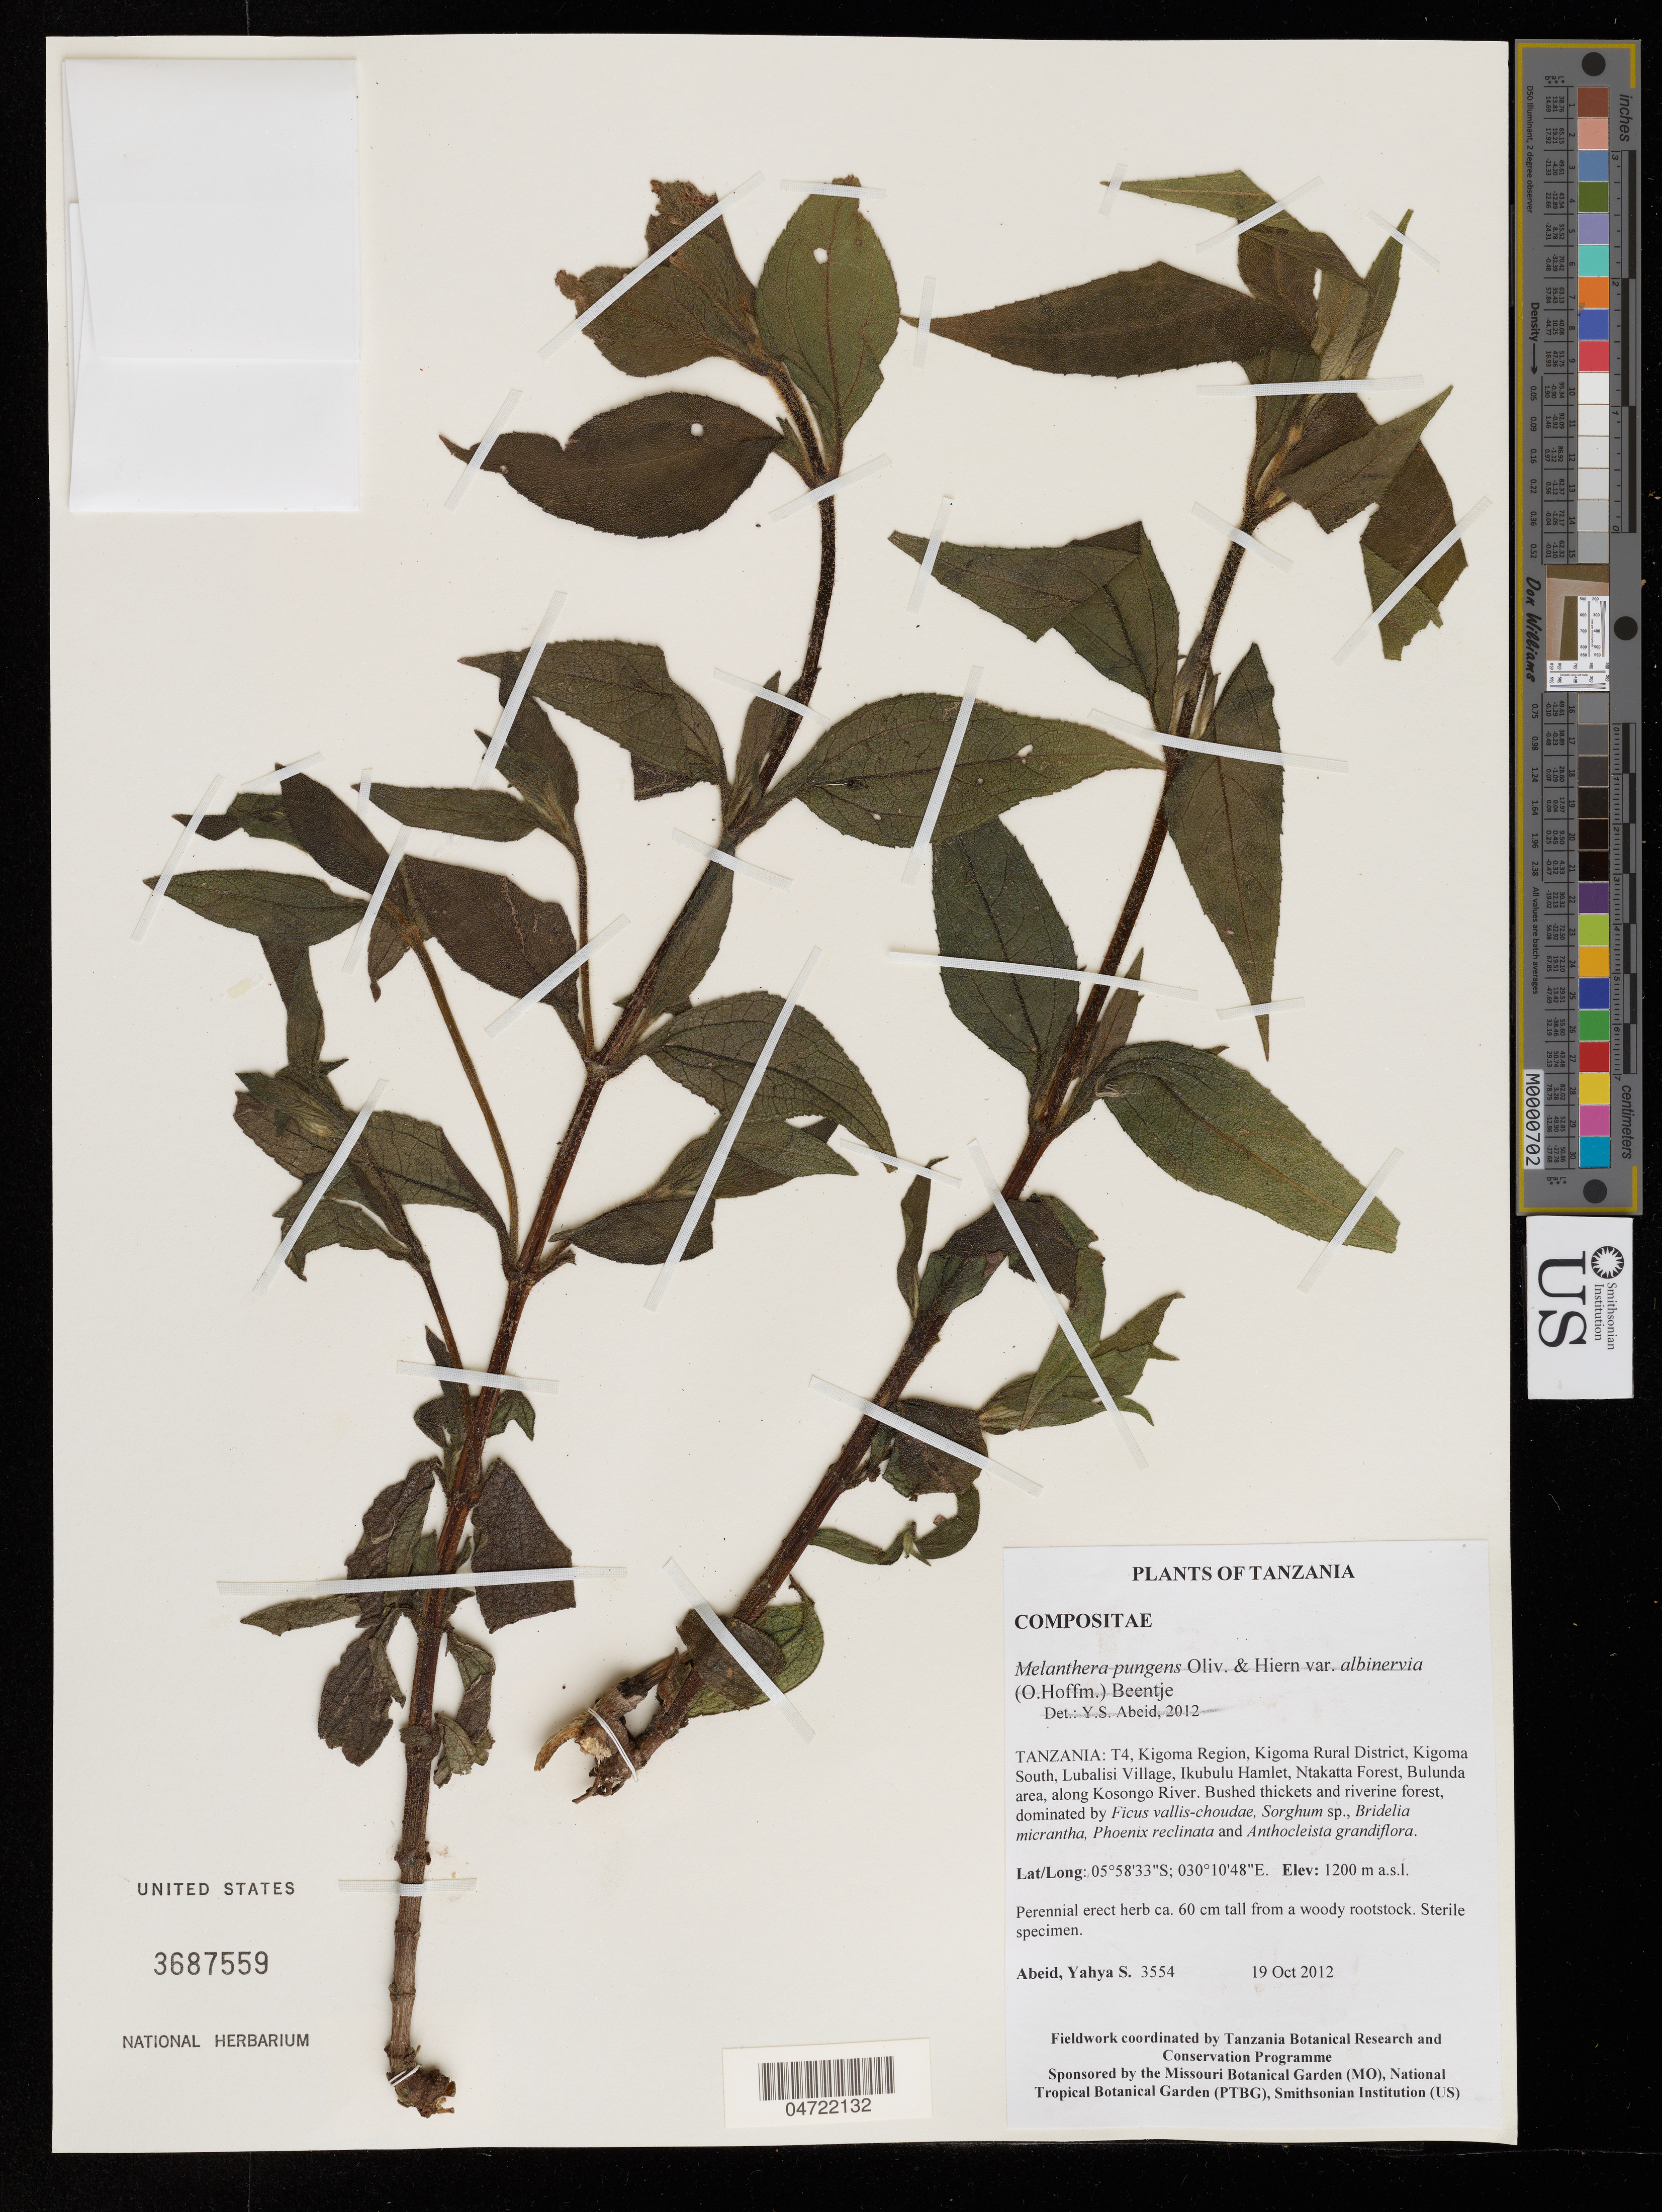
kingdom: Plantae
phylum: Tracheophyta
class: Magnoliopsida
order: Asterales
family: Asteraceae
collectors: Y. Abeid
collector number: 3554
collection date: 2012-10-19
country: Tanzania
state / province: Kigoma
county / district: Kigoma Rural District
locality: Kigoma South, Lubalisi Village, Ikubulu Hamblet, Ntakatta Fores, Bulunda area, along Kosongo River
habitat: Bushed tickets and riverine forest.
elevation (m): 1200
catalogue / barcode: US 3687559